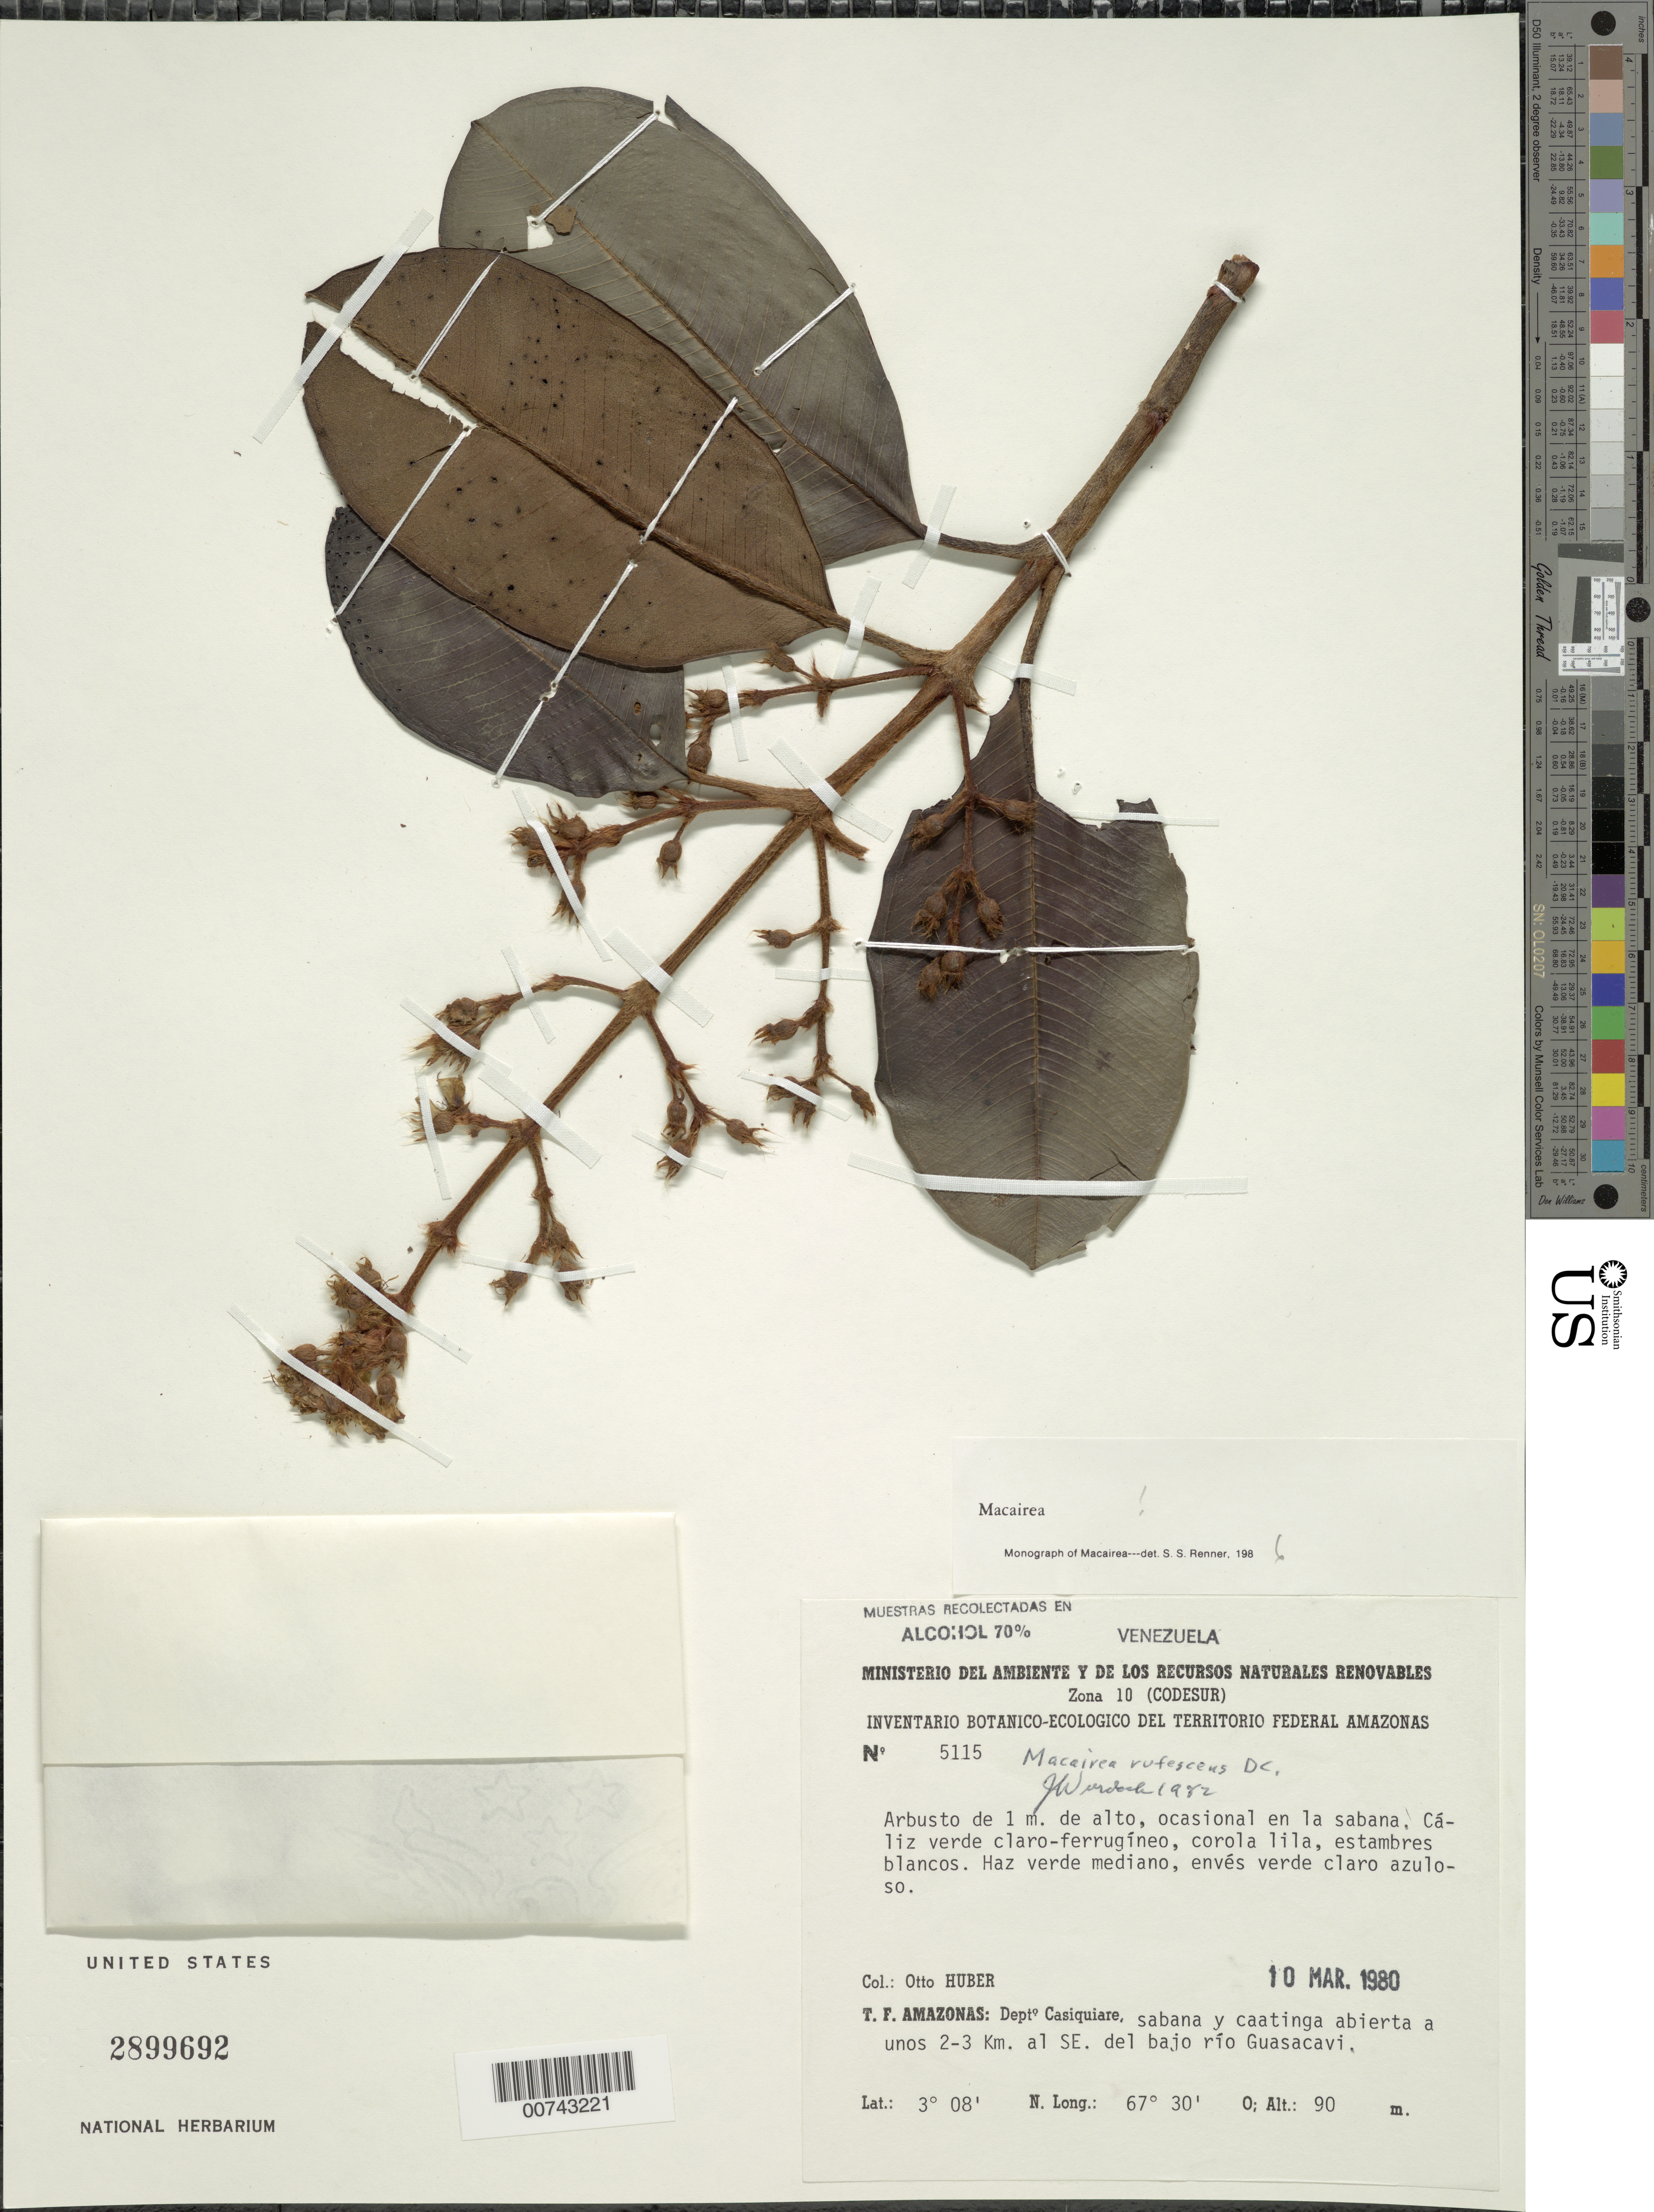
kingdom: Plantae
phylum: Tracheophyta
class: Magnoliopsida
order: Myrtales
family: Melastomataceae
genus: Macairea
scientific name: Macairea rufescens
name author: DC.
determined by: Wurdack, John J., (US), US (UNITED STATES)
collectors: O. Huber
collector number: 5115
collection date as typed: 10-Mar-80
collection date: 1980-03-10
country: Venezuela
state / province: Amazonas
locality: Río Guasacavi, 2-3 km al SE del bajo rio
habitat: Savana y caatinga abierta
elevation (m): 90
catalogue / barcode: US 2899692